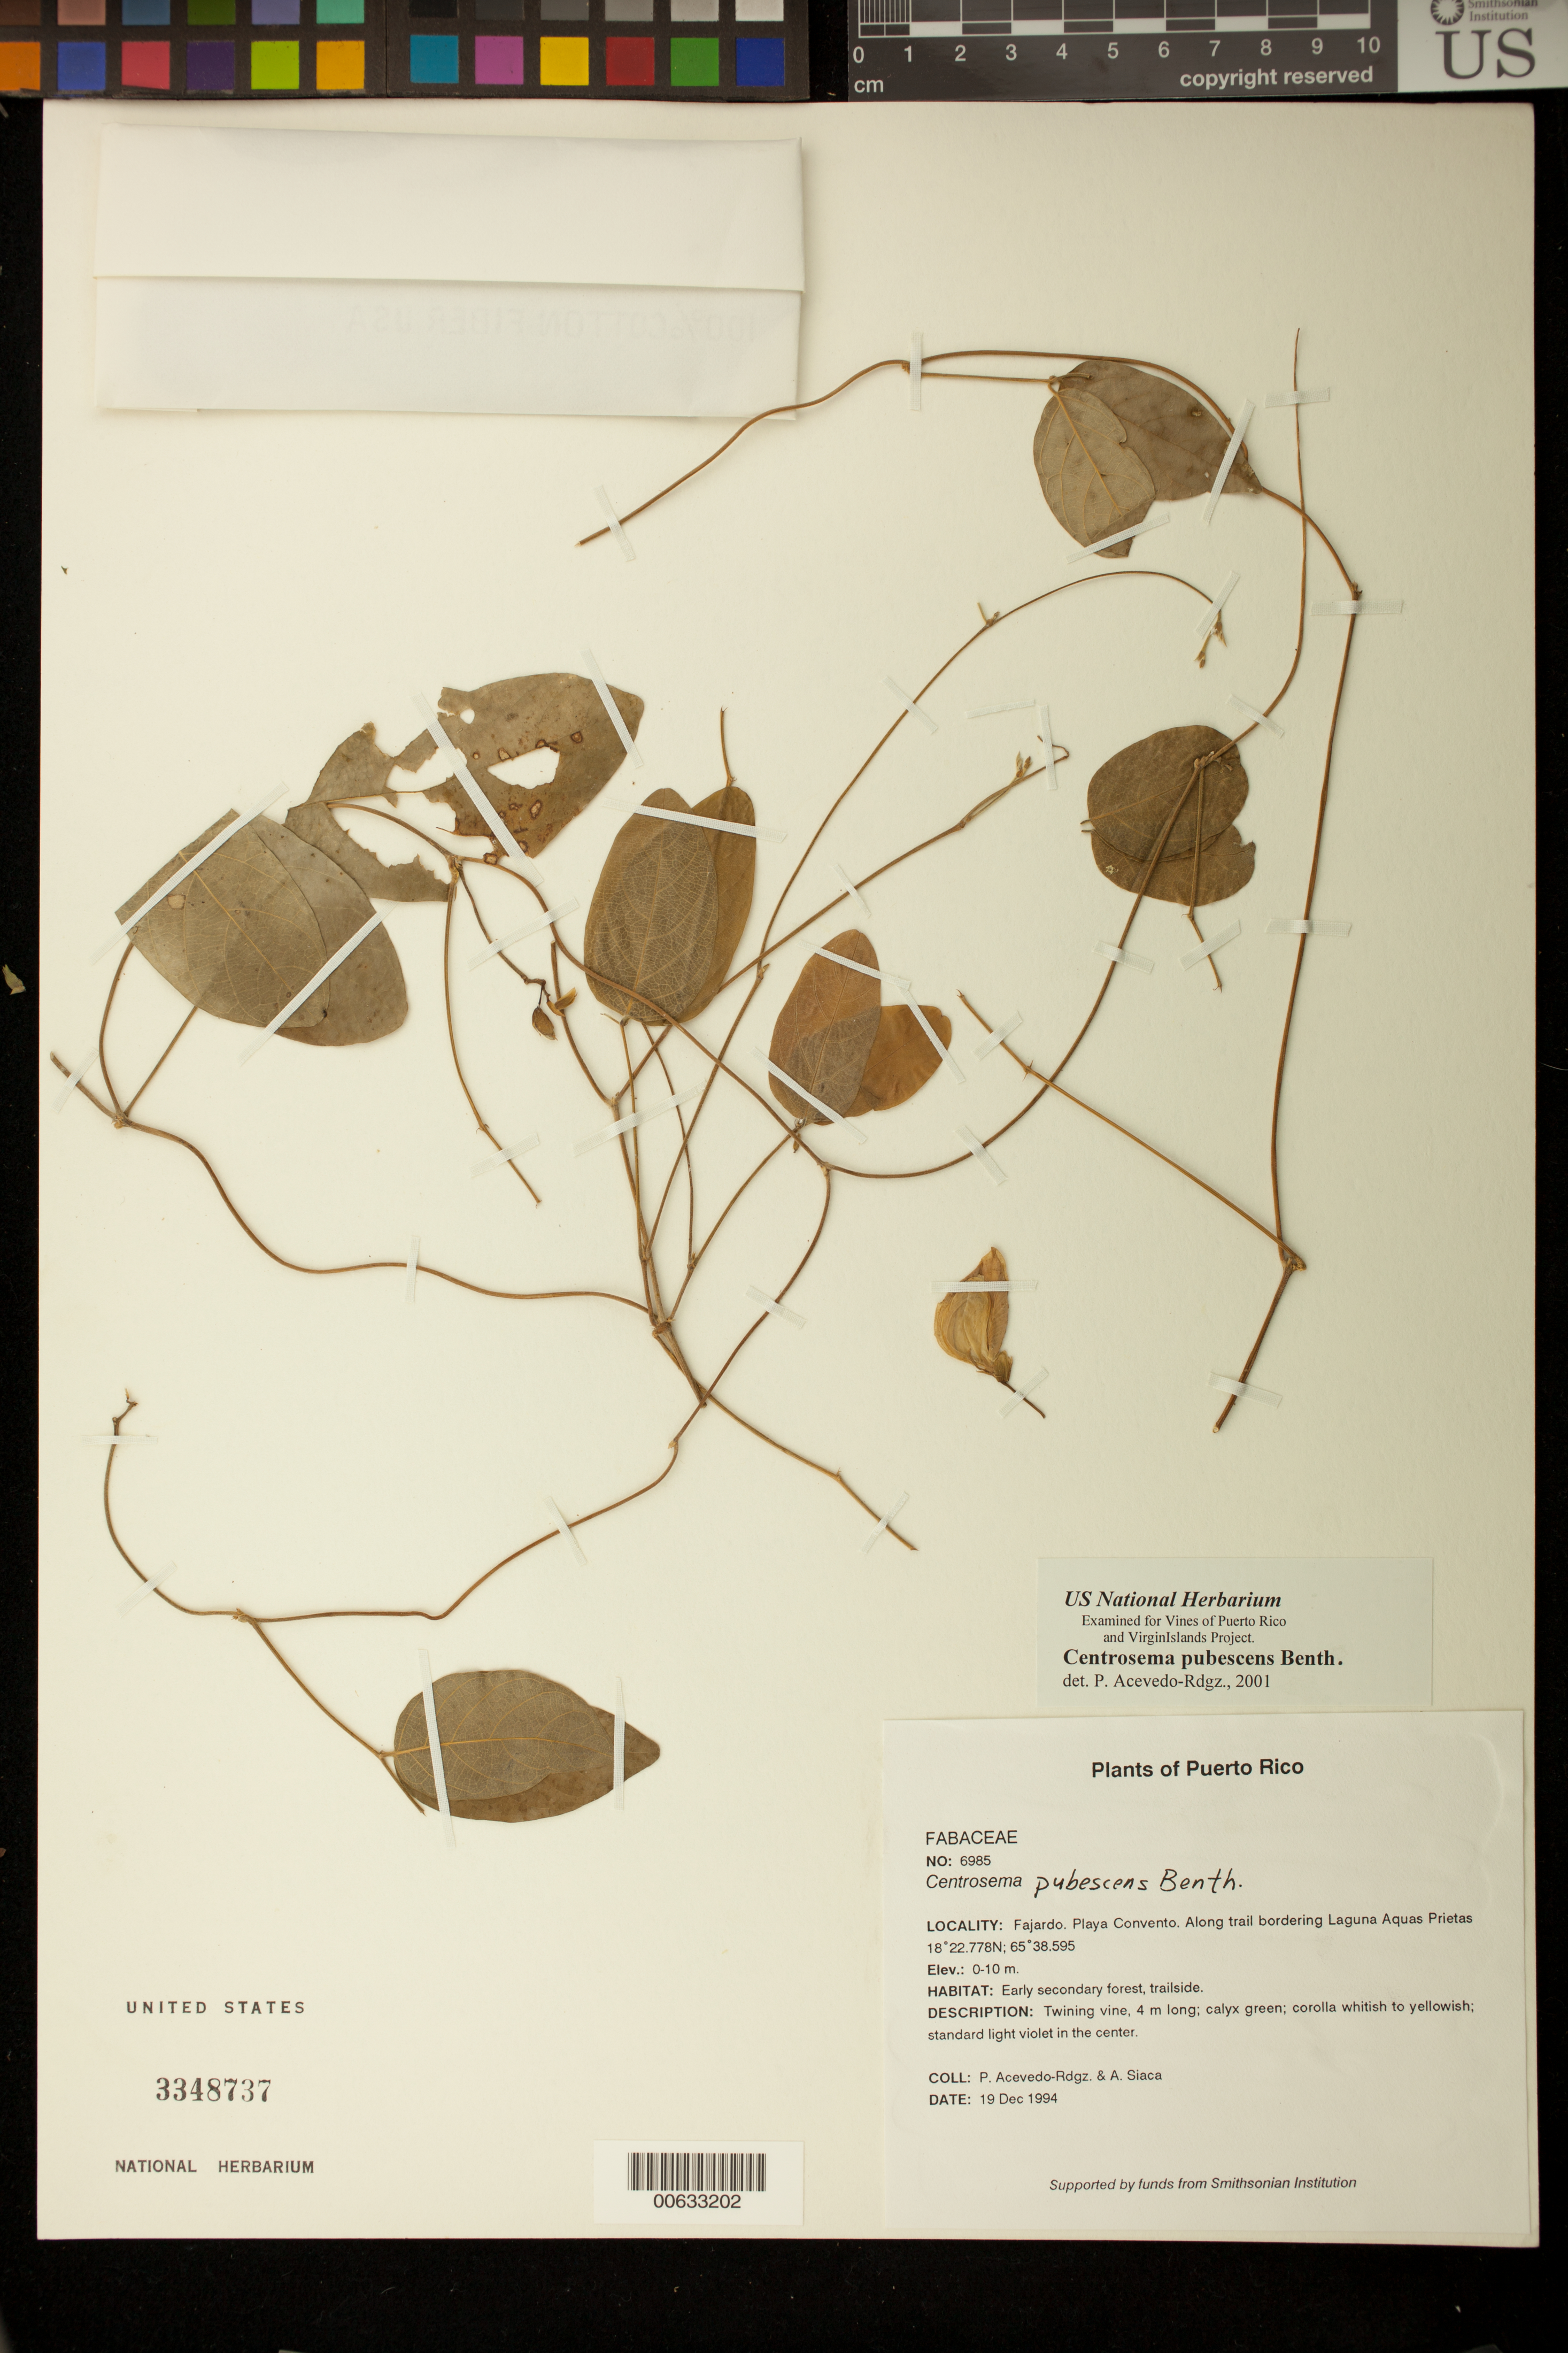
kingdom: Plantae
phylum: Tracheophyta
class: Magnoliopsida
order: Fabales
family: Fabaceae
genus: Centrosema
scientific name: Centrosema pubescens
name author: Benth.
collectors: P. Acevedo-Rodr. & A. Siaca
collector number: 6985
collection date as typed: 19 Dec 1994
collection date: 1994-12-19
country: Puerto Rico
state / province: Fajardo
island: Puerto Rico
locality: Fajardo; Playa Convento. Along trail bordering Laguna Aquas Prietas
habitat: Early secondary forest, trailside.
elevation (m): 0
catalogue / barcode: US 3348737